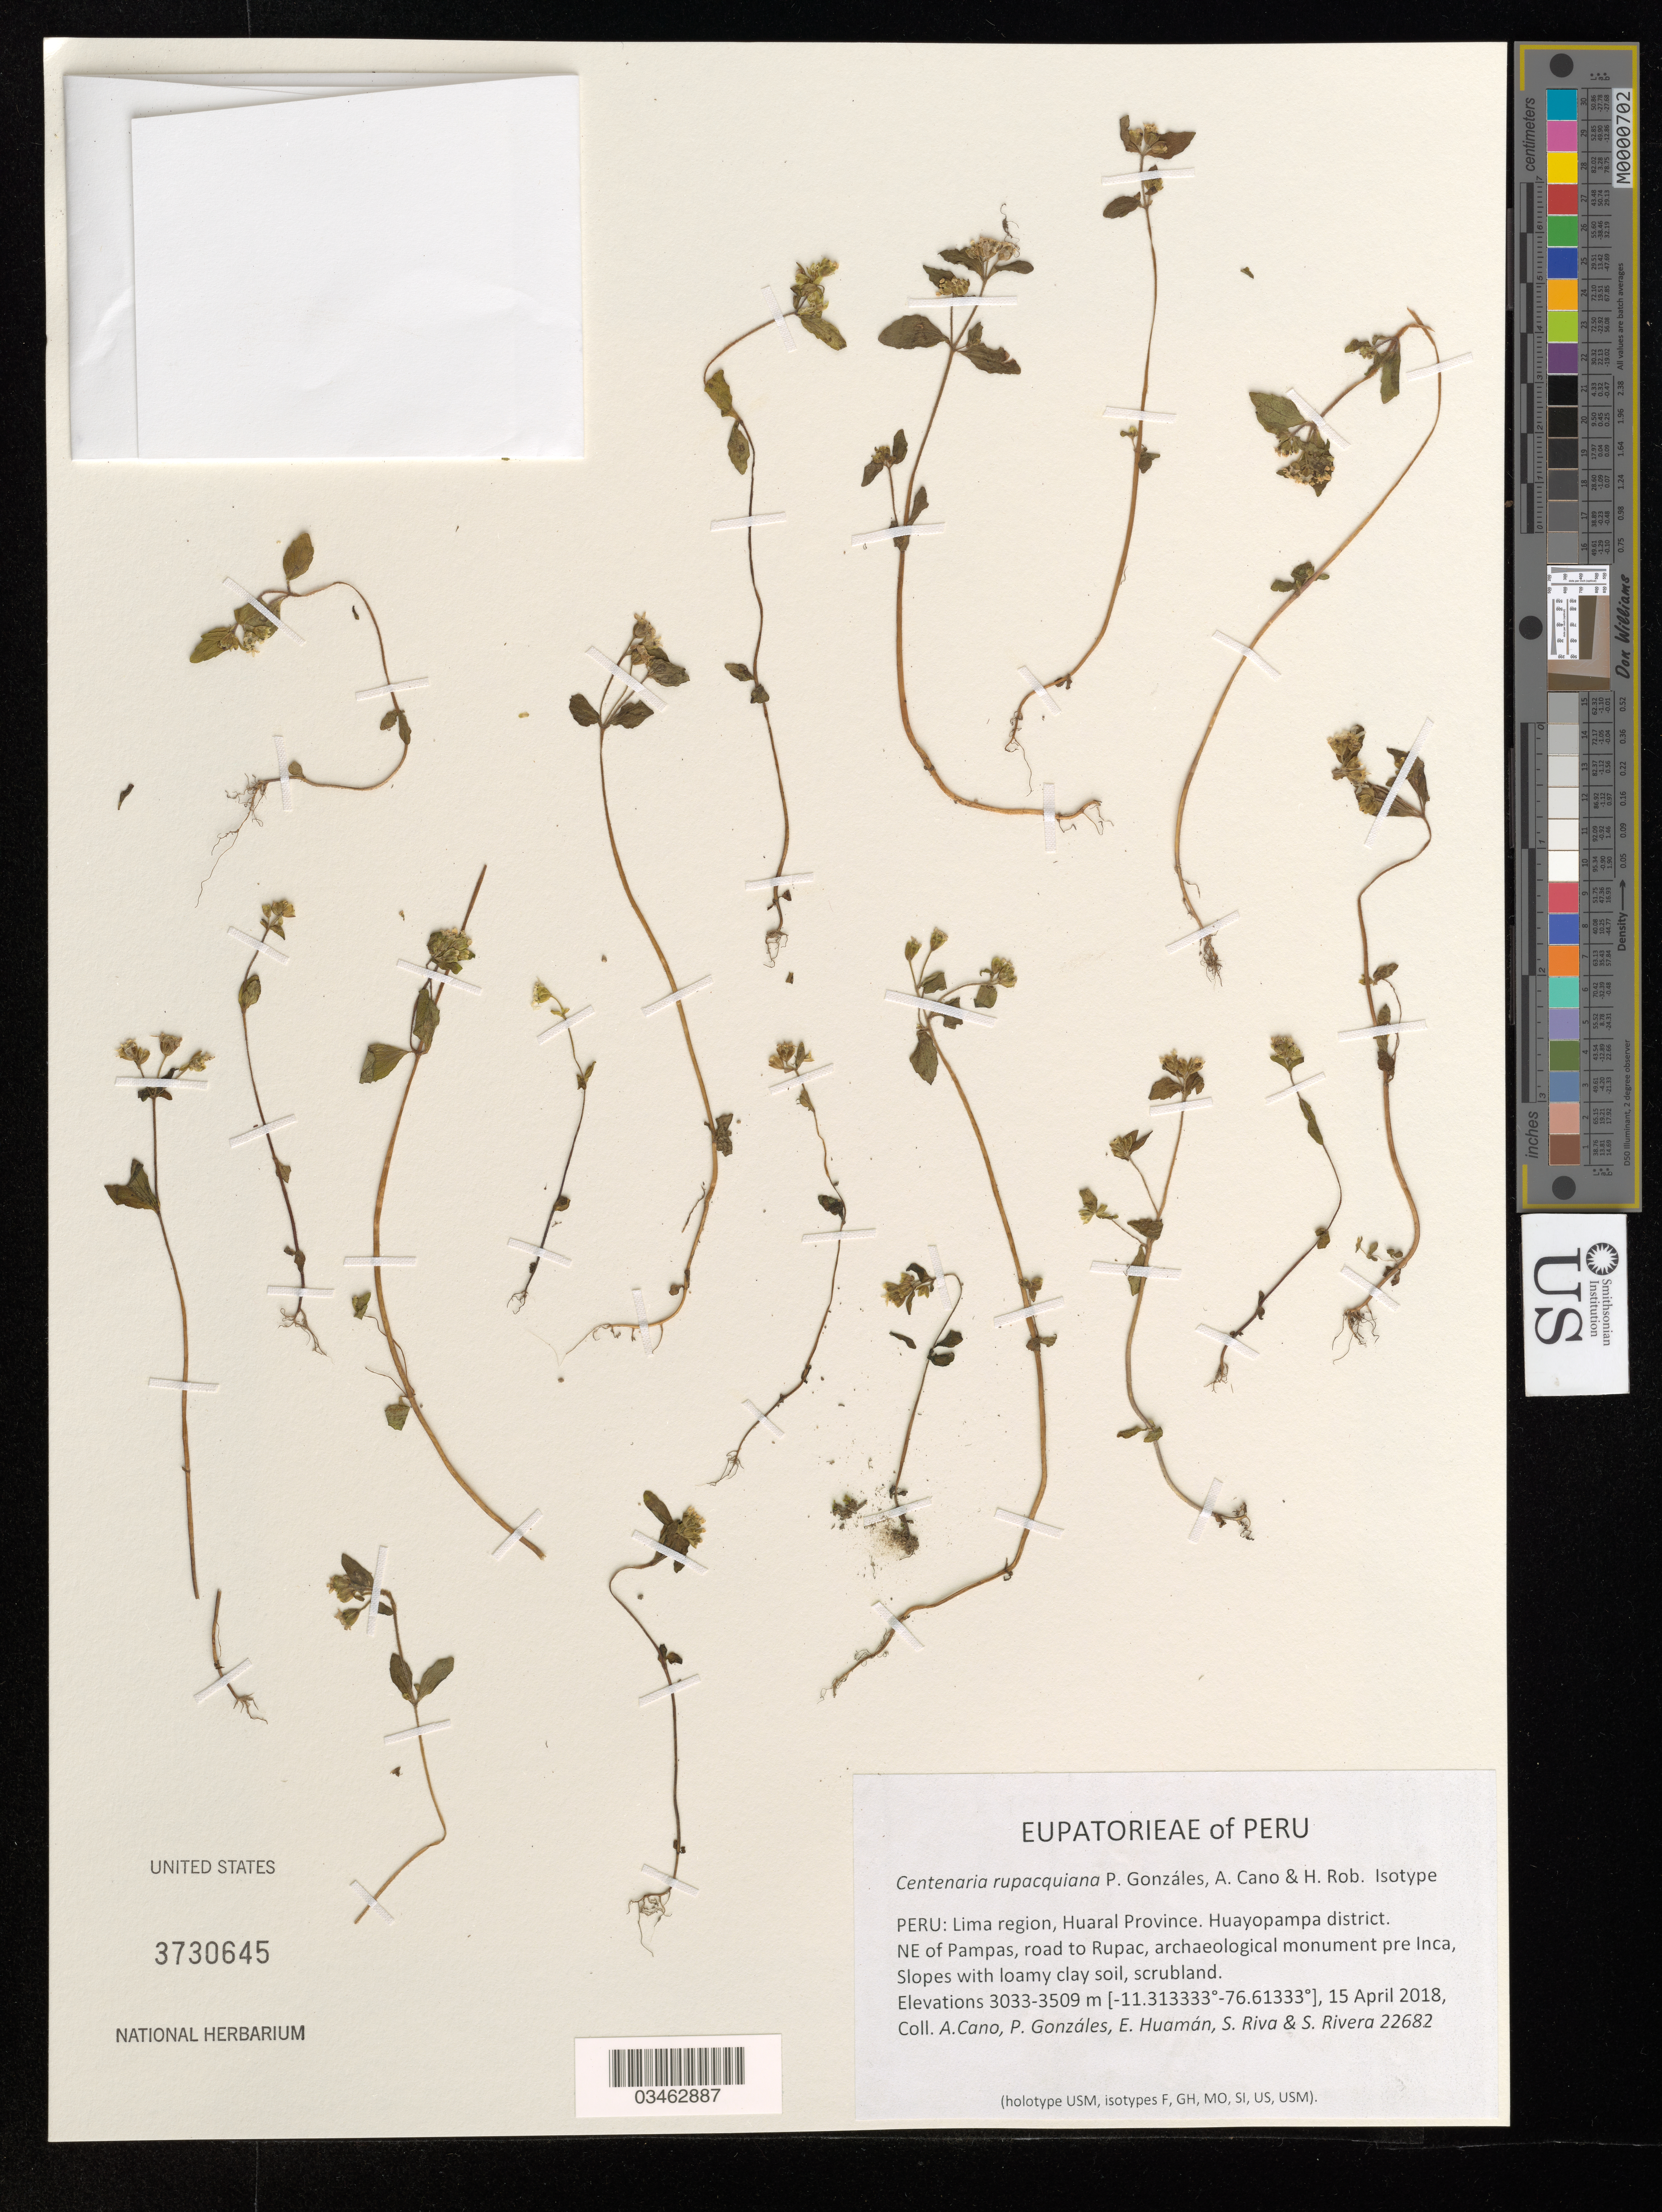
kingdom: Plantae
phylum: Tracheophyta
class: Magnoliopsida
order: Asterales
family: Asteraceae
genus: Centenaria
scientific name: Centenaria rupacquiana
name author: P. Gonzáles et al.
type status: Isotype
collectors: A. Cano, P. Gonzales, E. Huamán, S. Riva & S. Rivera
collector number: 22682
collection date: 2018-04-15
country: Peru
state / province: Lima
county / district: Huaral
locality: Huayopampa district. NE of Pampas, road to Rupac.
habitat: archaeological monument pre Inca; Slopes with loamy clay soil, scrubland.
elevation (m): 3033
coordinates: -11.313333, -76.61333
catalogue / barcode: US 3730645